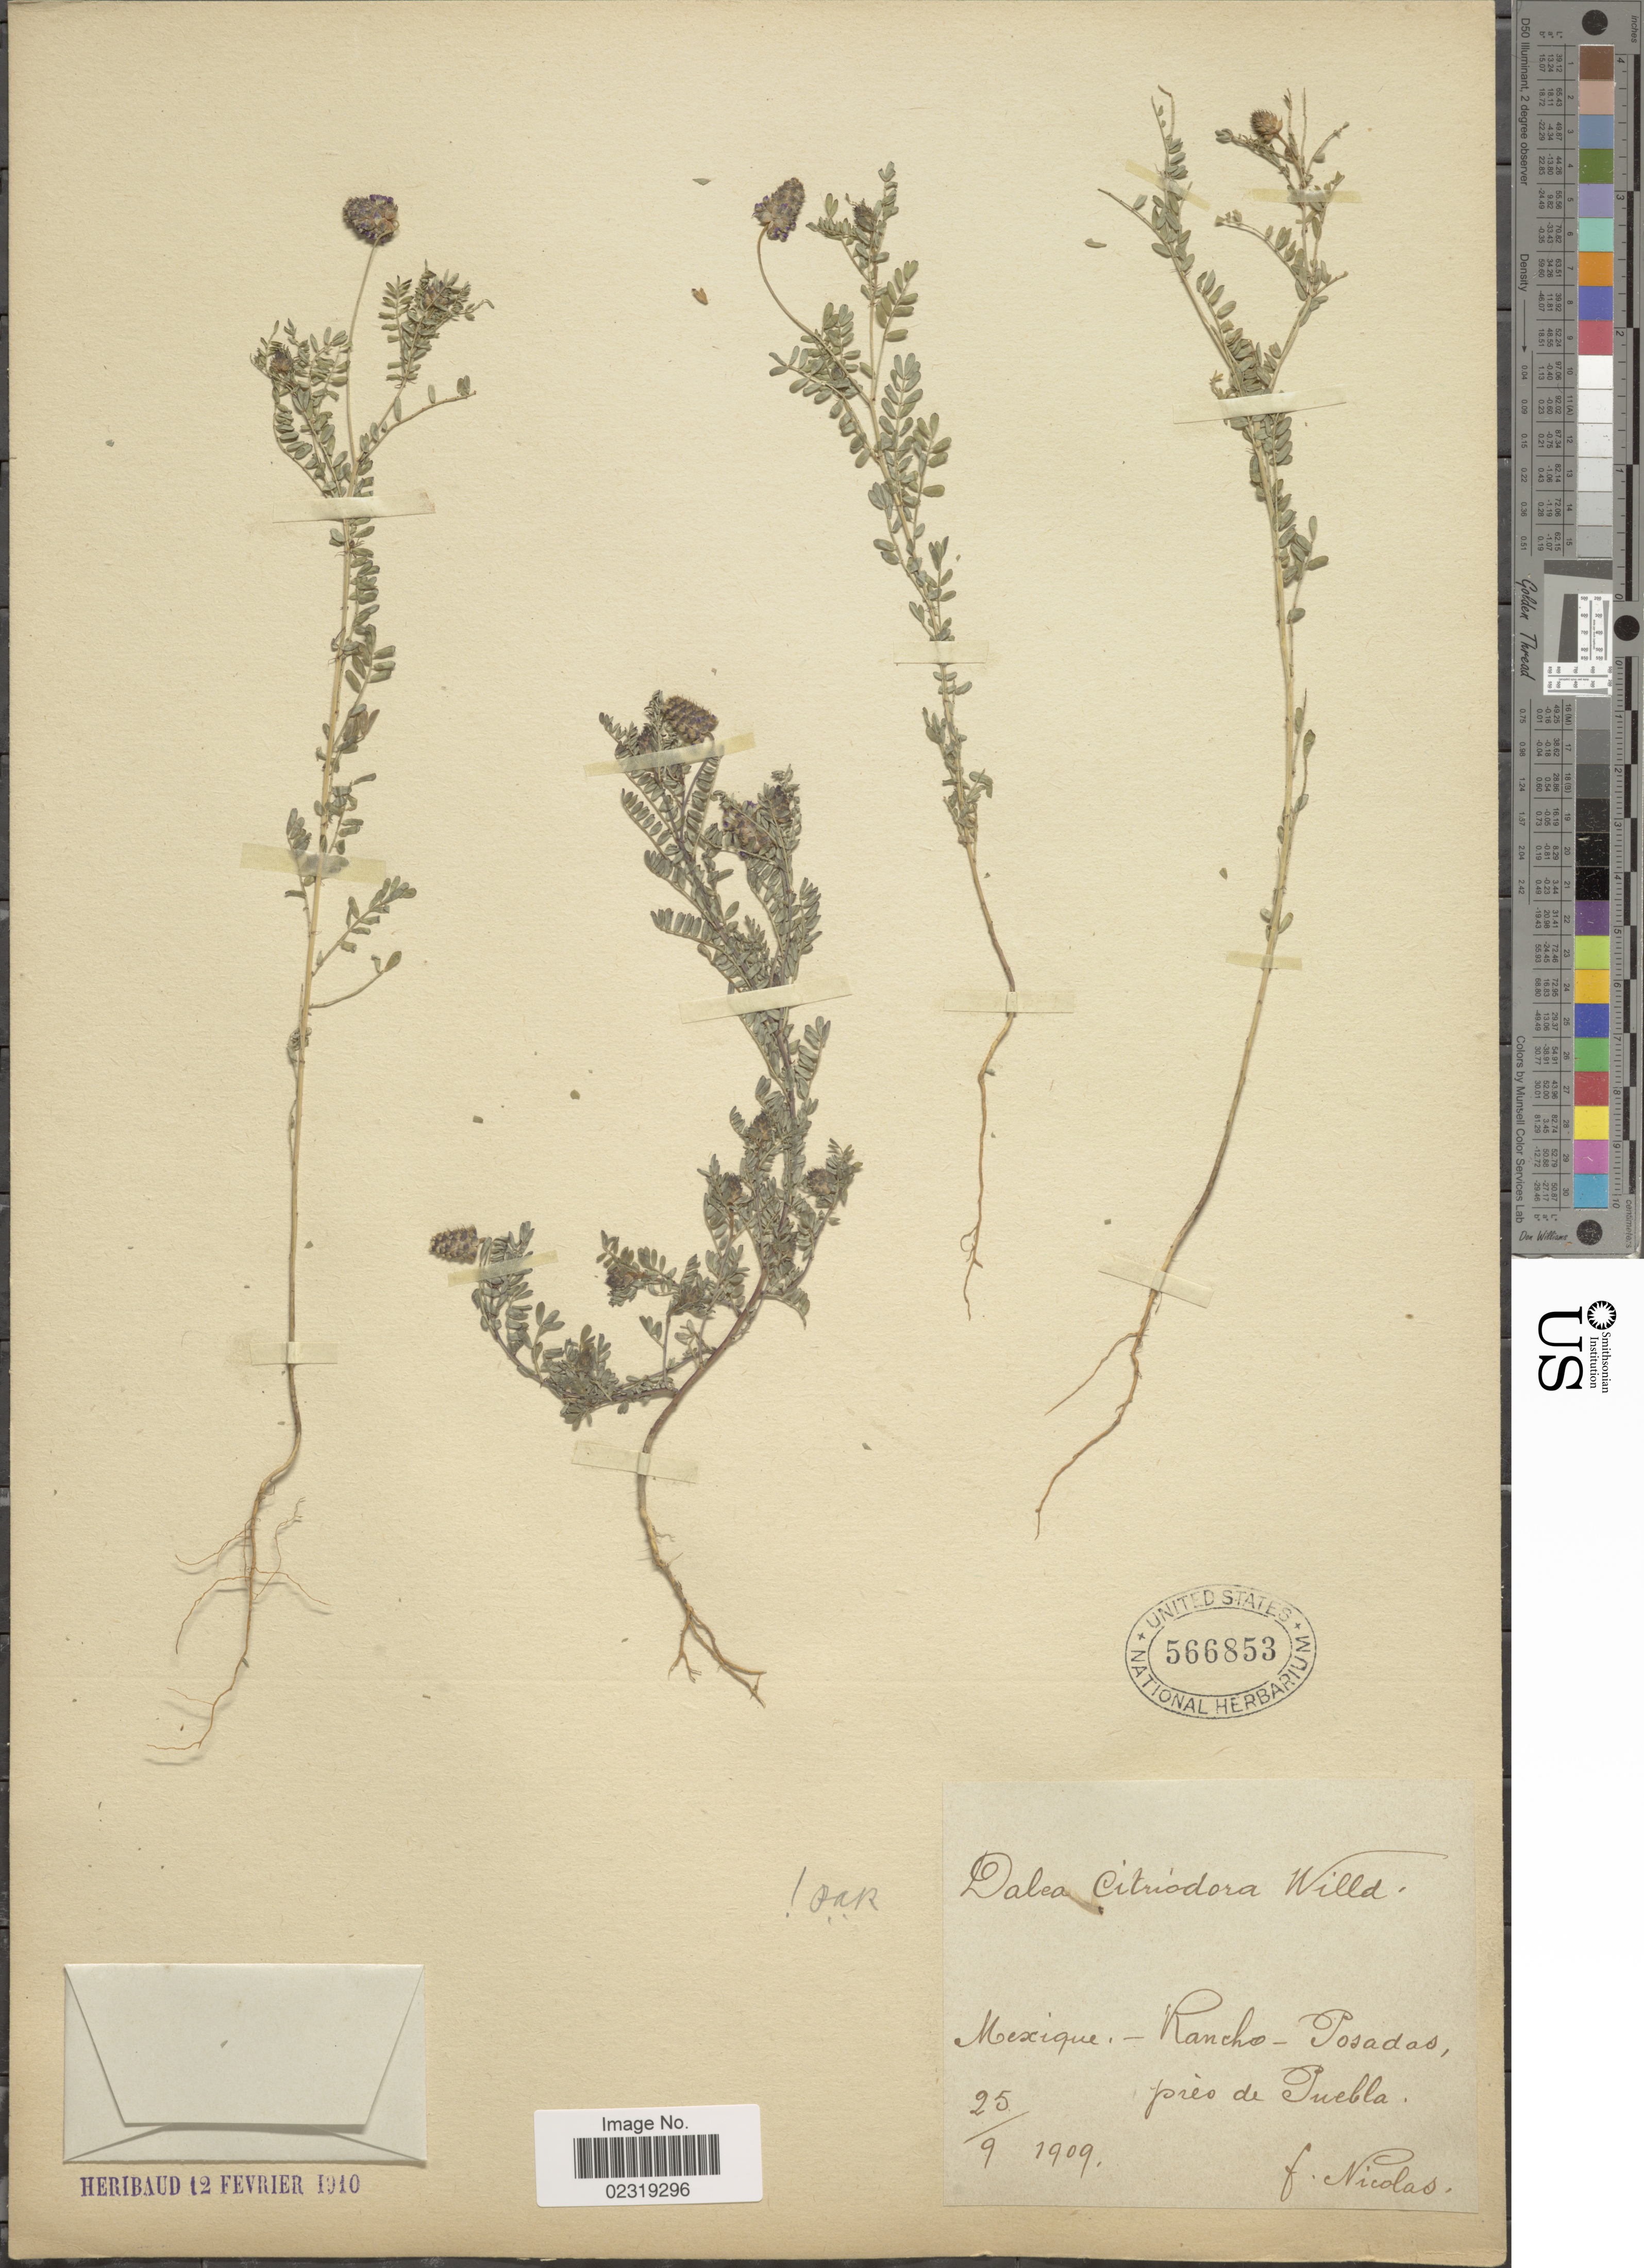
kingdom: Plantae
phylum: Tracheophyta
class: Magnoliopsida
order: Fabales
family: Fabaceae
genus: Dalea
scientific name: Dalea foliolosa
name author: (Aiton) Barneby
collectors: F. Nicolas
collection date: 1909-09-25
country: Mexico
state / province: Puebla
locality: Mexique- Rancho- Posadas, près de Puebla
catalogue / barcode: US 566853